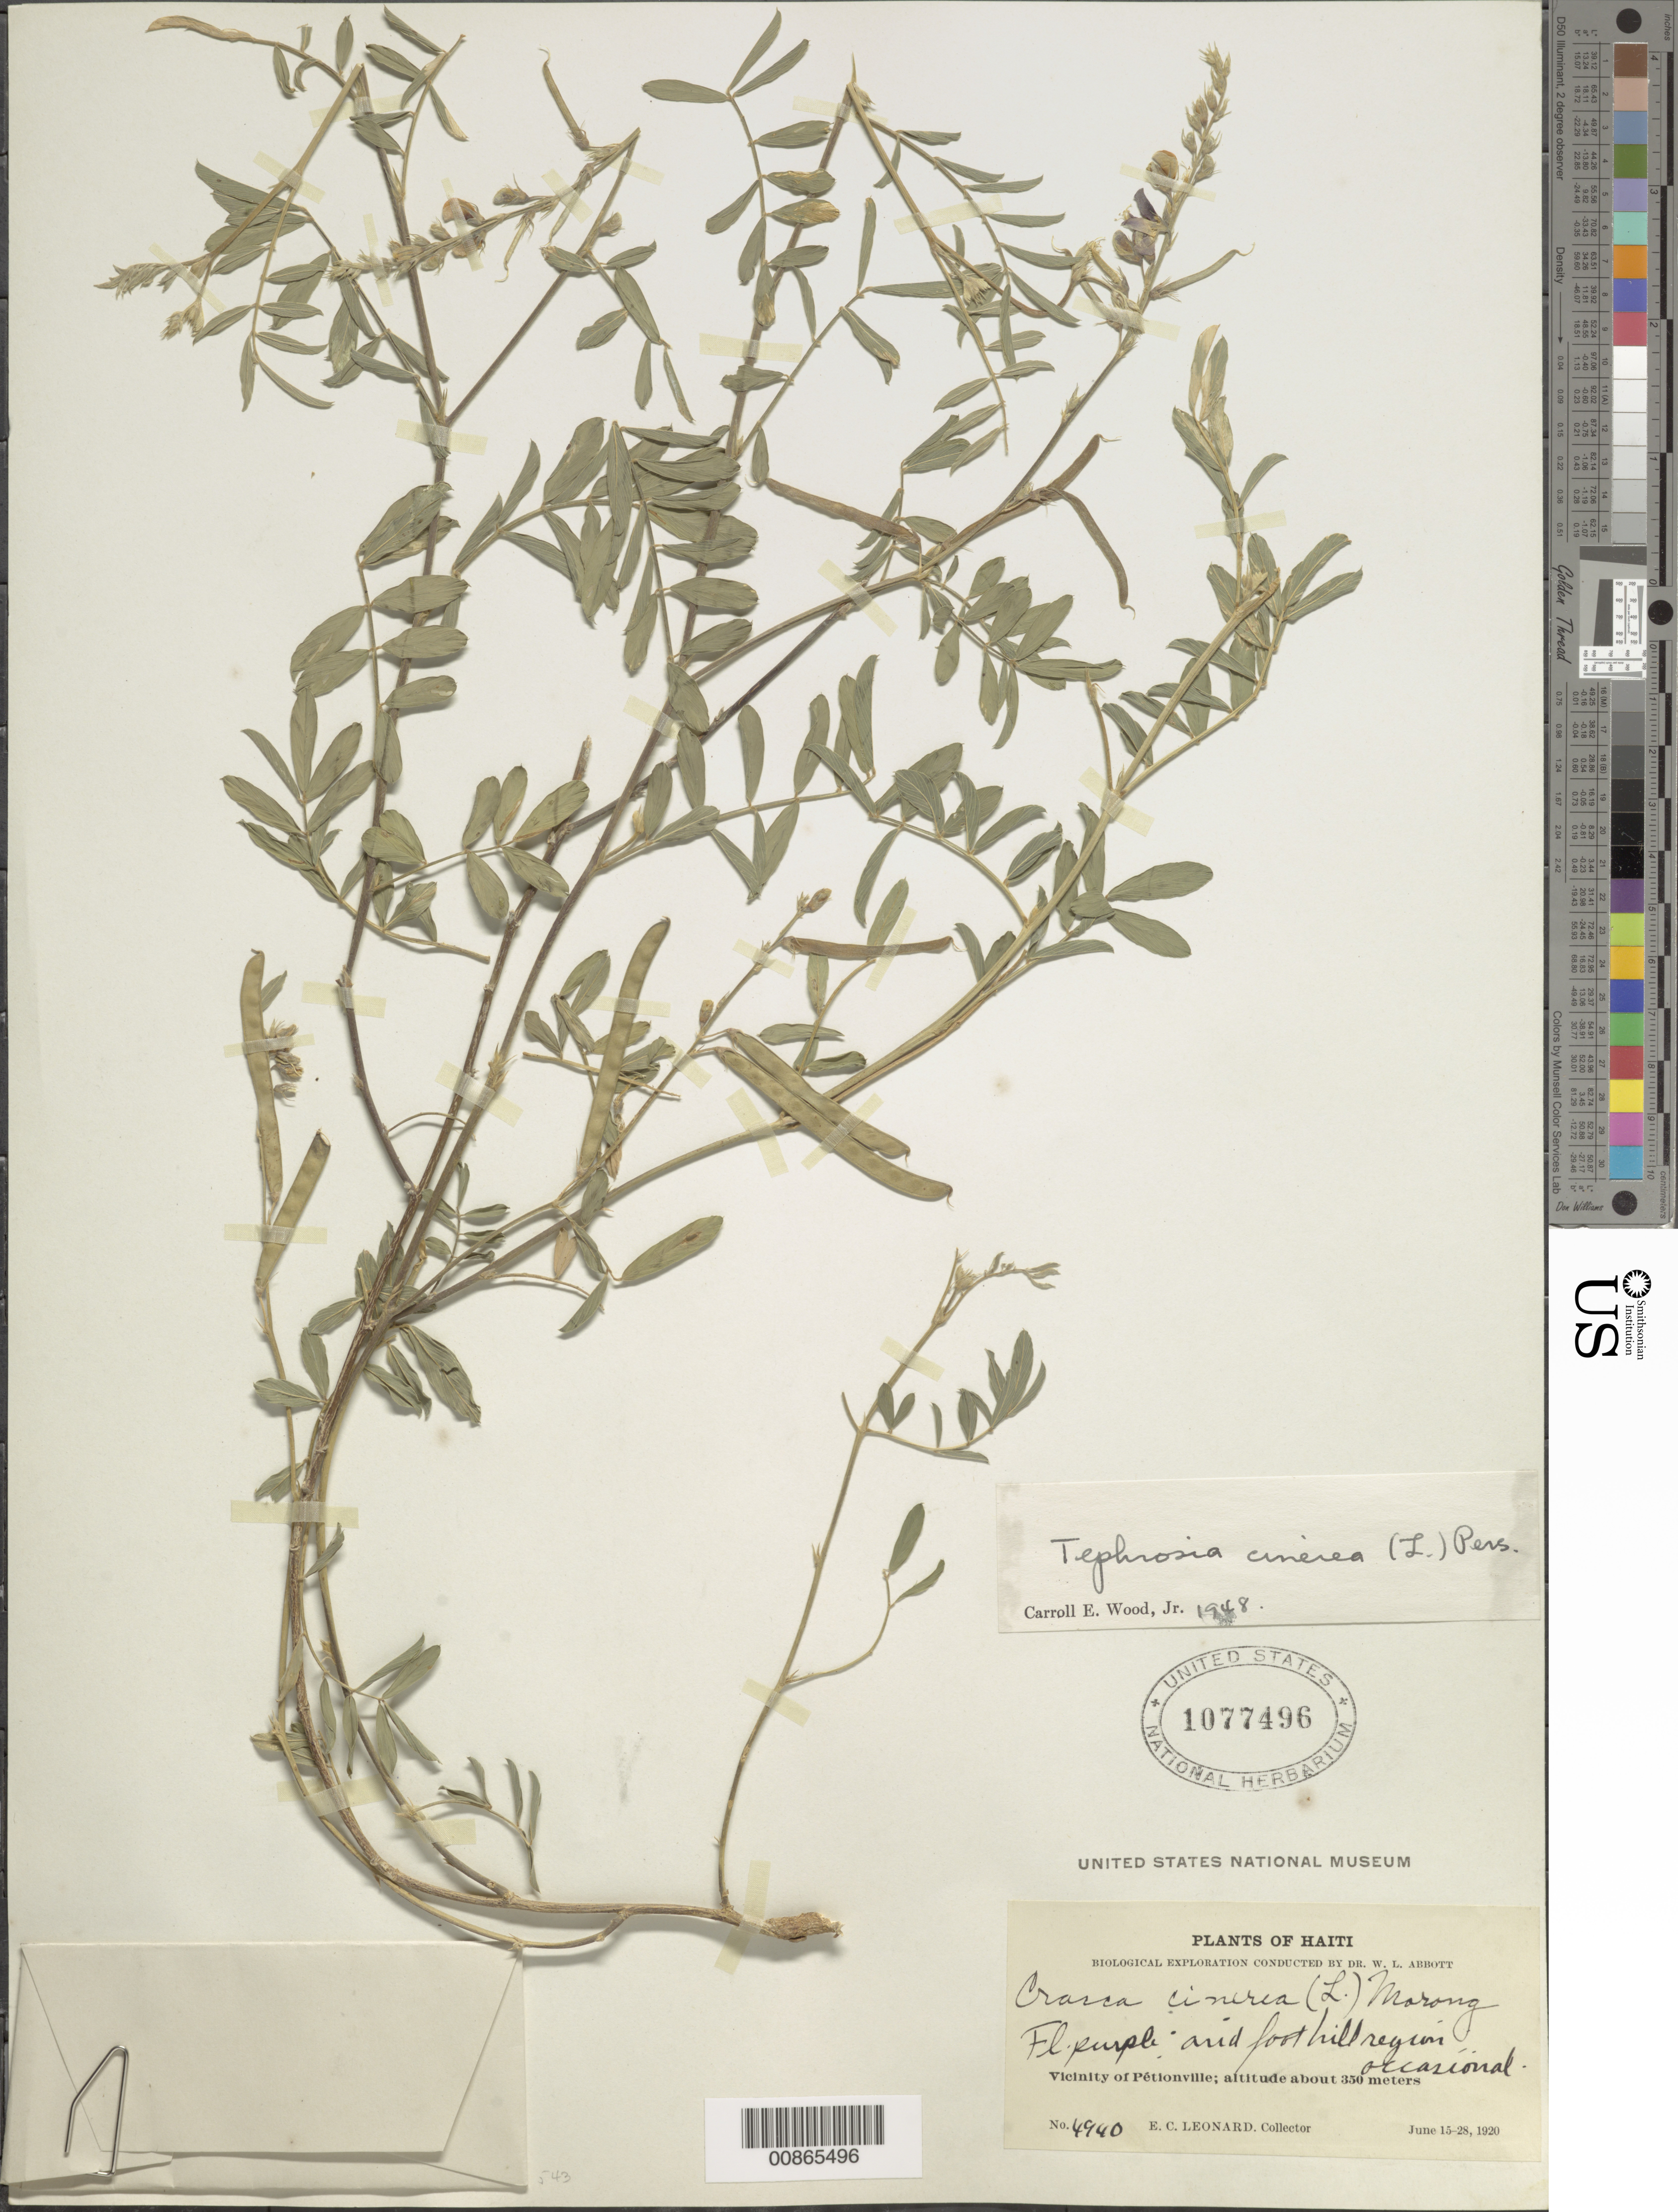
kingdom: Plantae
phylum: Tracheophyta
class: Magnoliopsida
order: Fabales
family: Fabaceae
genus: Tephrosia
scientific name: Tephrosia cinerea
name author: (L.) Pers.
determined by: Wood, C. E., Jr.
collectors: E. C. Leonard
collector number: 4940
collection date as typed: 15 Jun 1920 to 28 Jun 1920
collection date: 1920-06-15/1920-06-28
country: Haiti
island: Hispaniola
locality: Vicinity of Pétionville.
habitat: Arid foothill region.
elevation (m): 350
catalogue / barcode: US 1077496